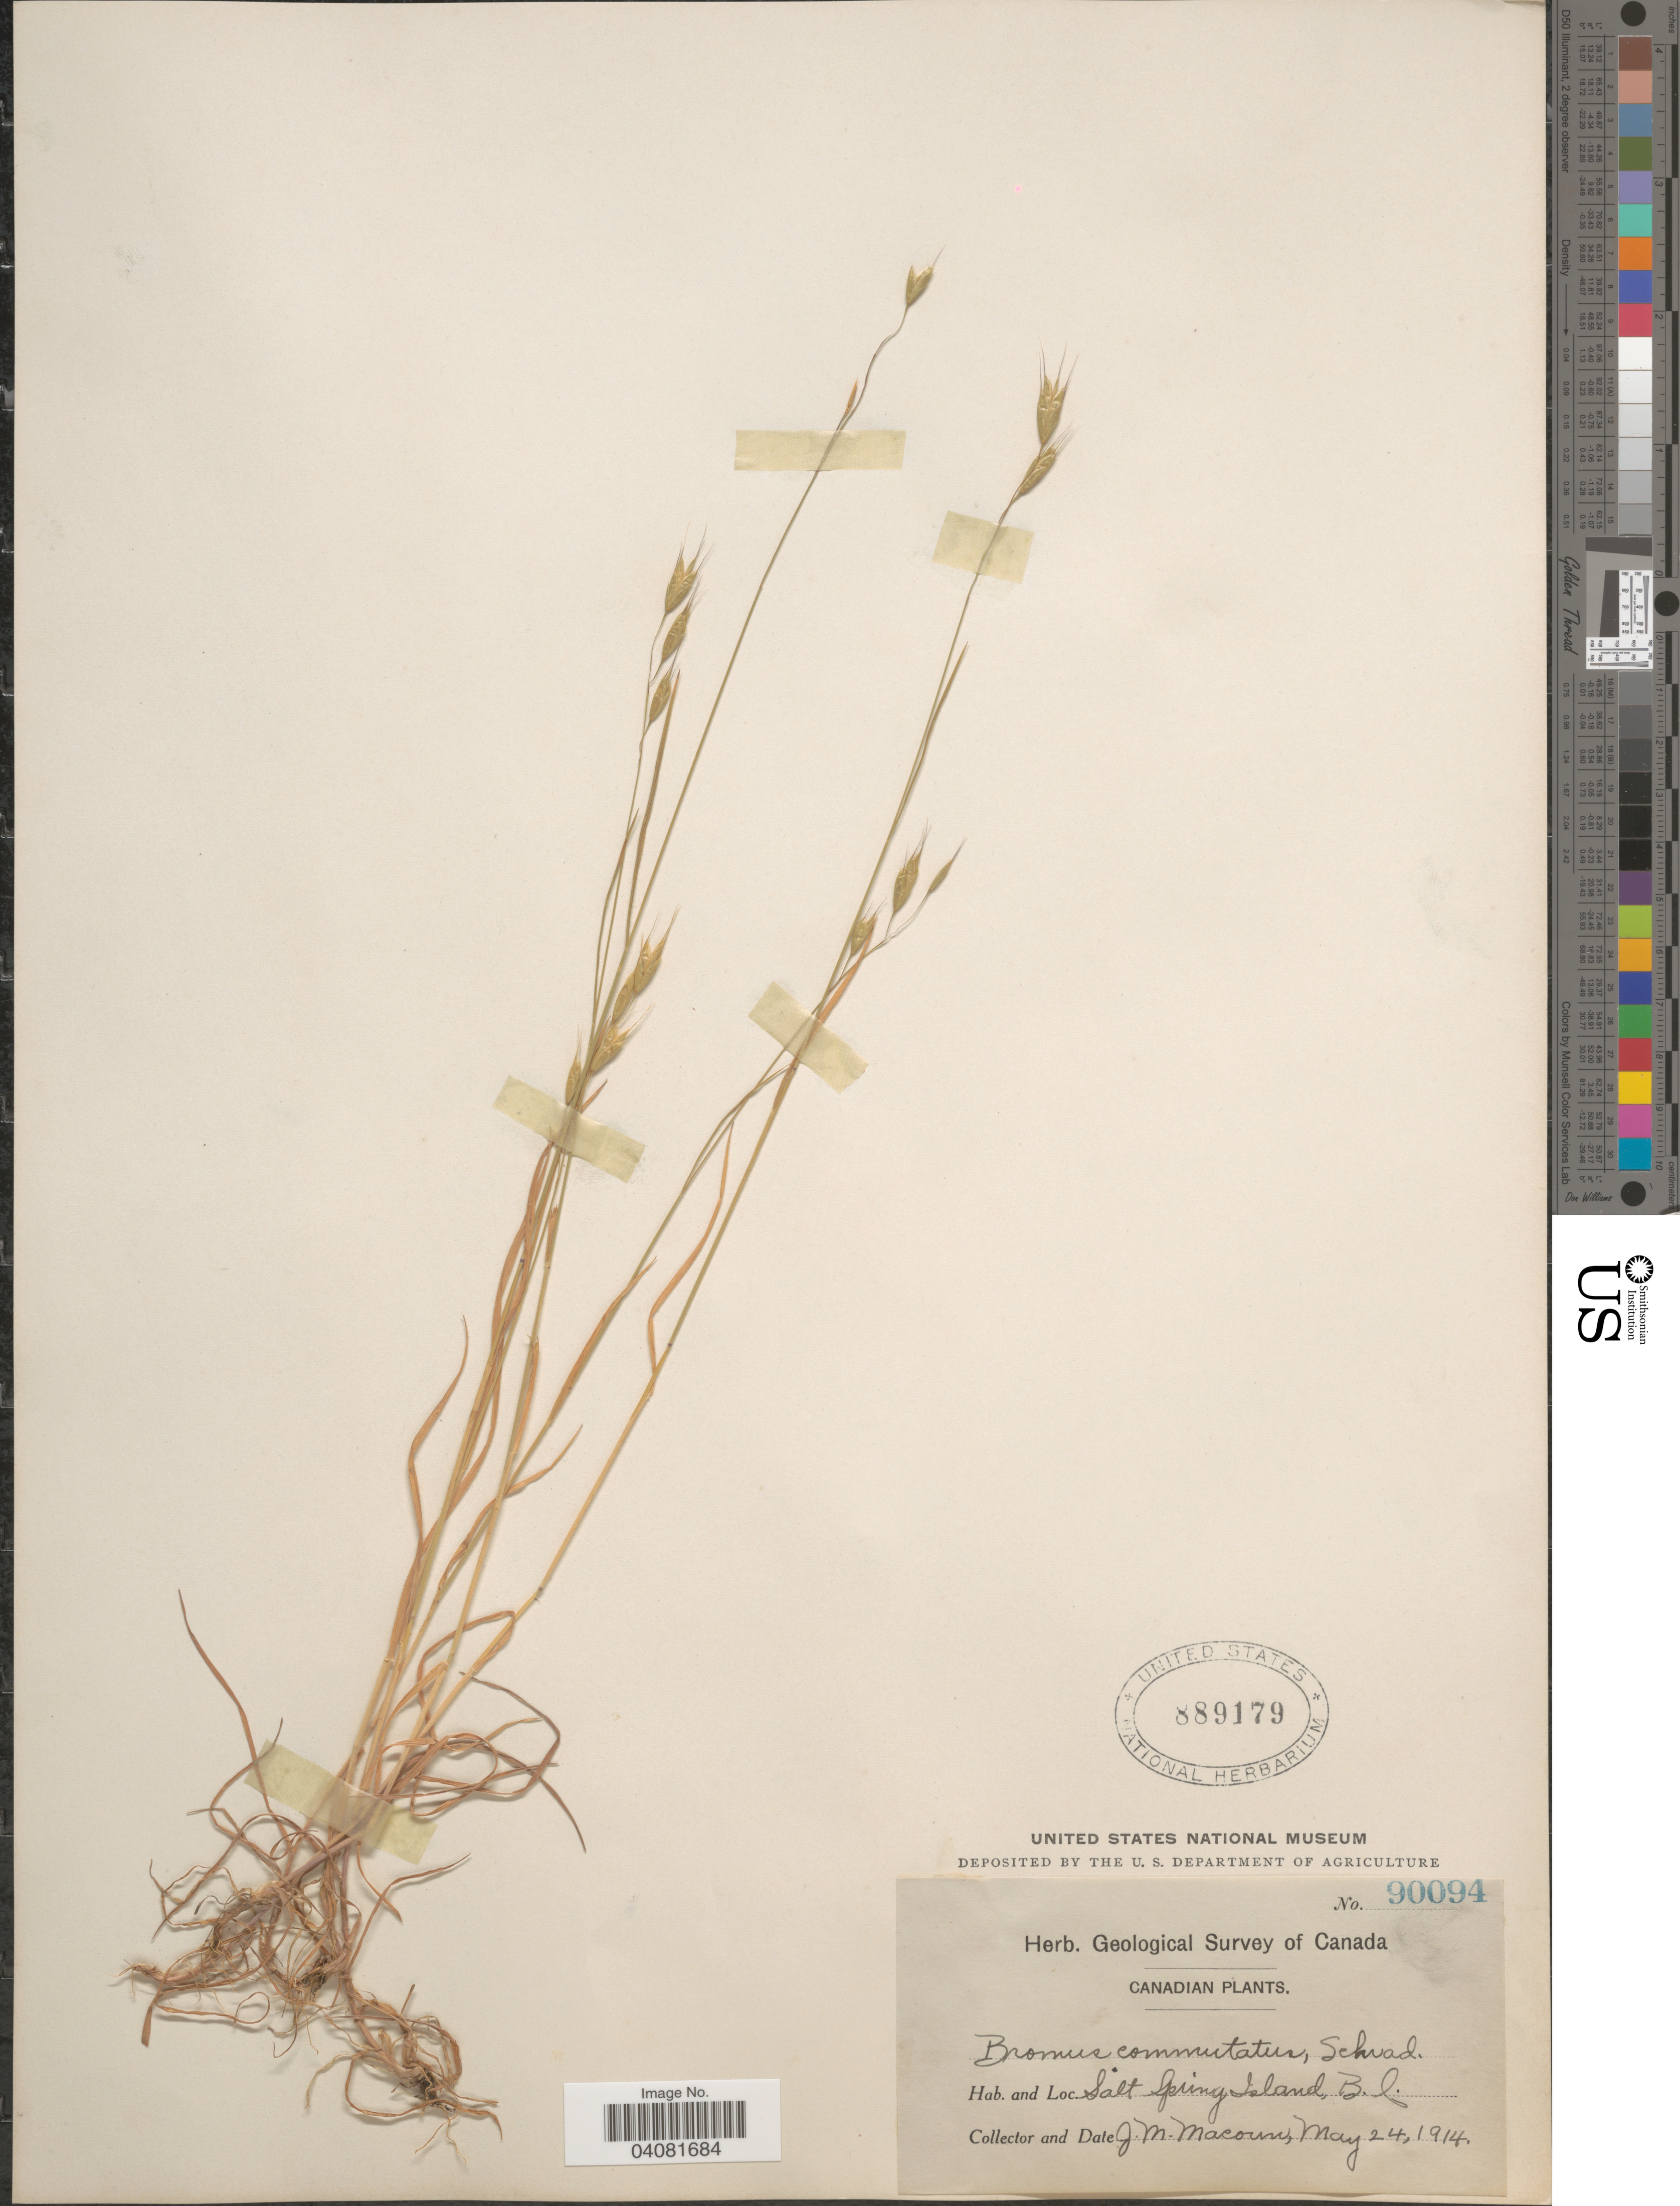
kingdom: Plantae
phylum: Tracheophyta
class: Liliopsida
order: Poales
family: Poaceae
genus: Bromus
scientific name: Bromus commutatus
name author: Schrad.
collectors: J. M. Macoun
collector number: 90094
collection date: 1914-05-24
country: Canada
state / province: British Columbia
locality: Herb. Geological Survey of Canada. Salt Spring Island.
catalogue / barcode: US 889179